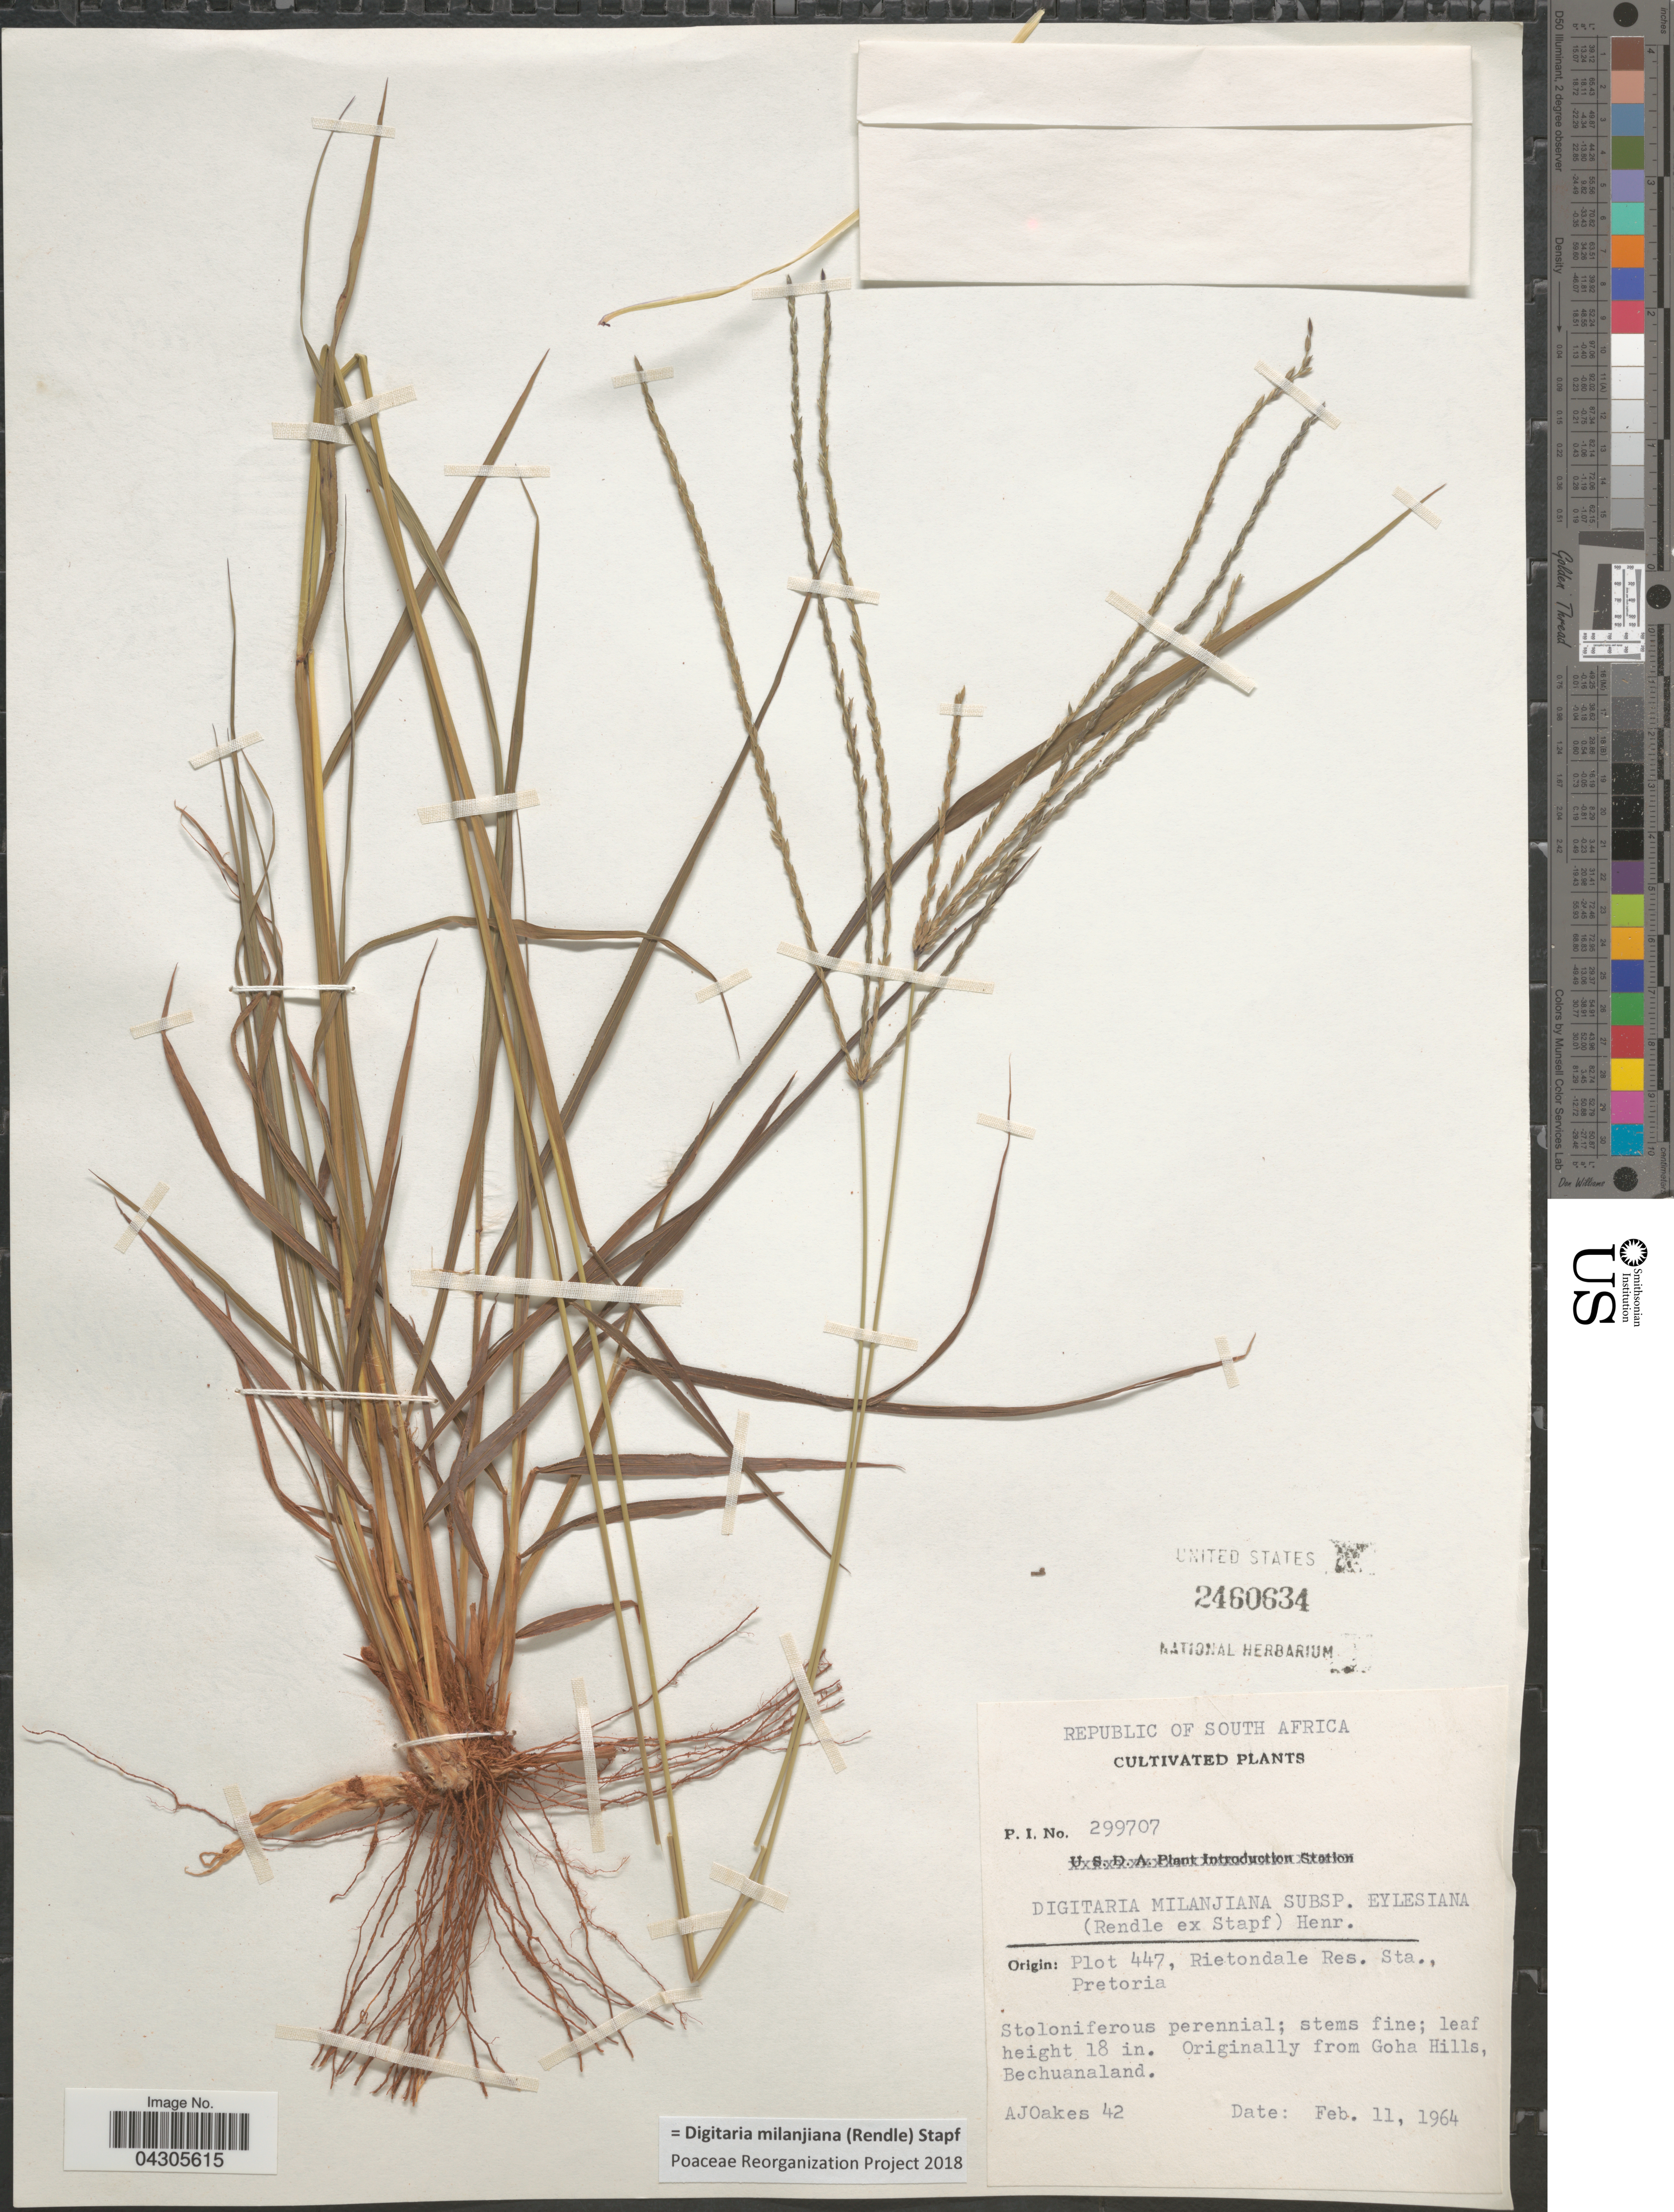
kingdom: Plantae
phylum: Tracheophyta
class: Liliopsida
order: Poales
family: Poaceae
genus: Digitaria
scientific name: Digitaria milanjiana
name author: (Rendle) Stapf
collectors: A. Oakes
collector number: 42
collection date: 1964-02-11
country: South Africa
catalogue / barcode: US 2460634